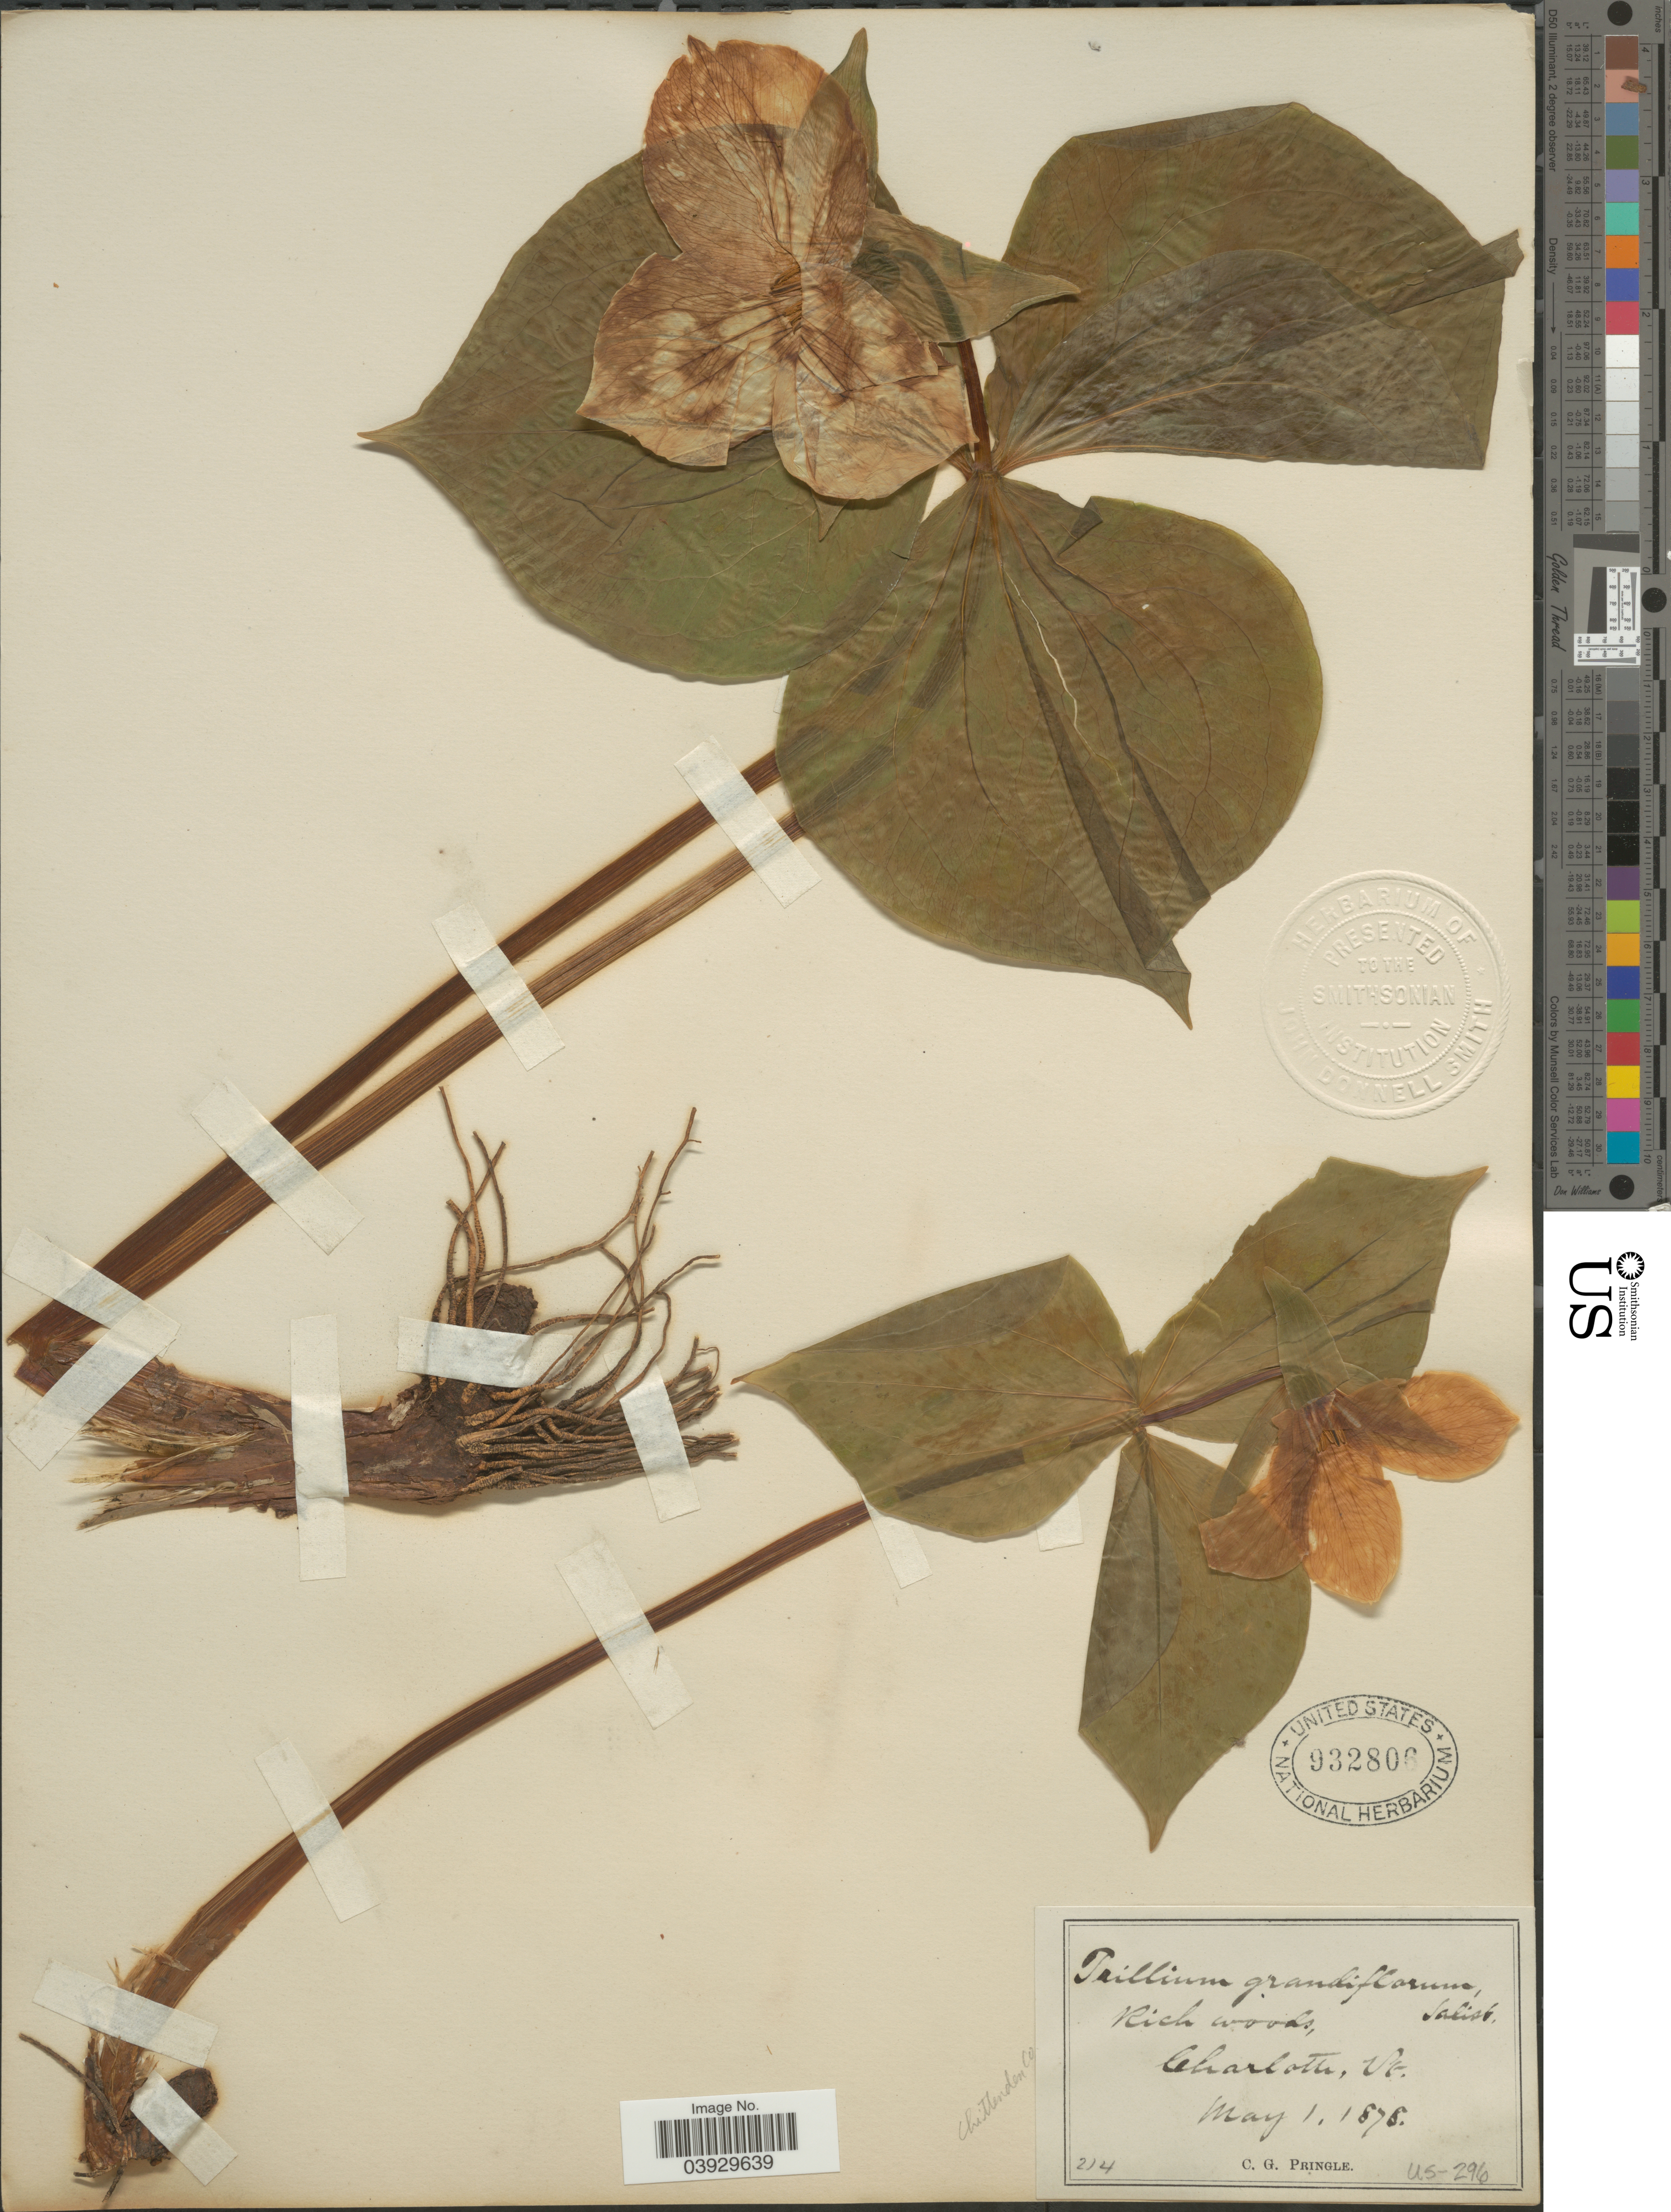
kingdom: Plantae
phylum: Tracheophyta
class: Liliopsida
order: Liliales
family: Melanthiaceae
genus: Trillium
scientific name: Trillium grandiflorum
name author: (Michx.) Salisb.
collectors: C. G. Pringle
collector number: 214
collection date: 1876-05-01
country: United States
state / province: Vermont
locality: Chittenden Co. Charlotte.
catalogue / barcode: US 932806